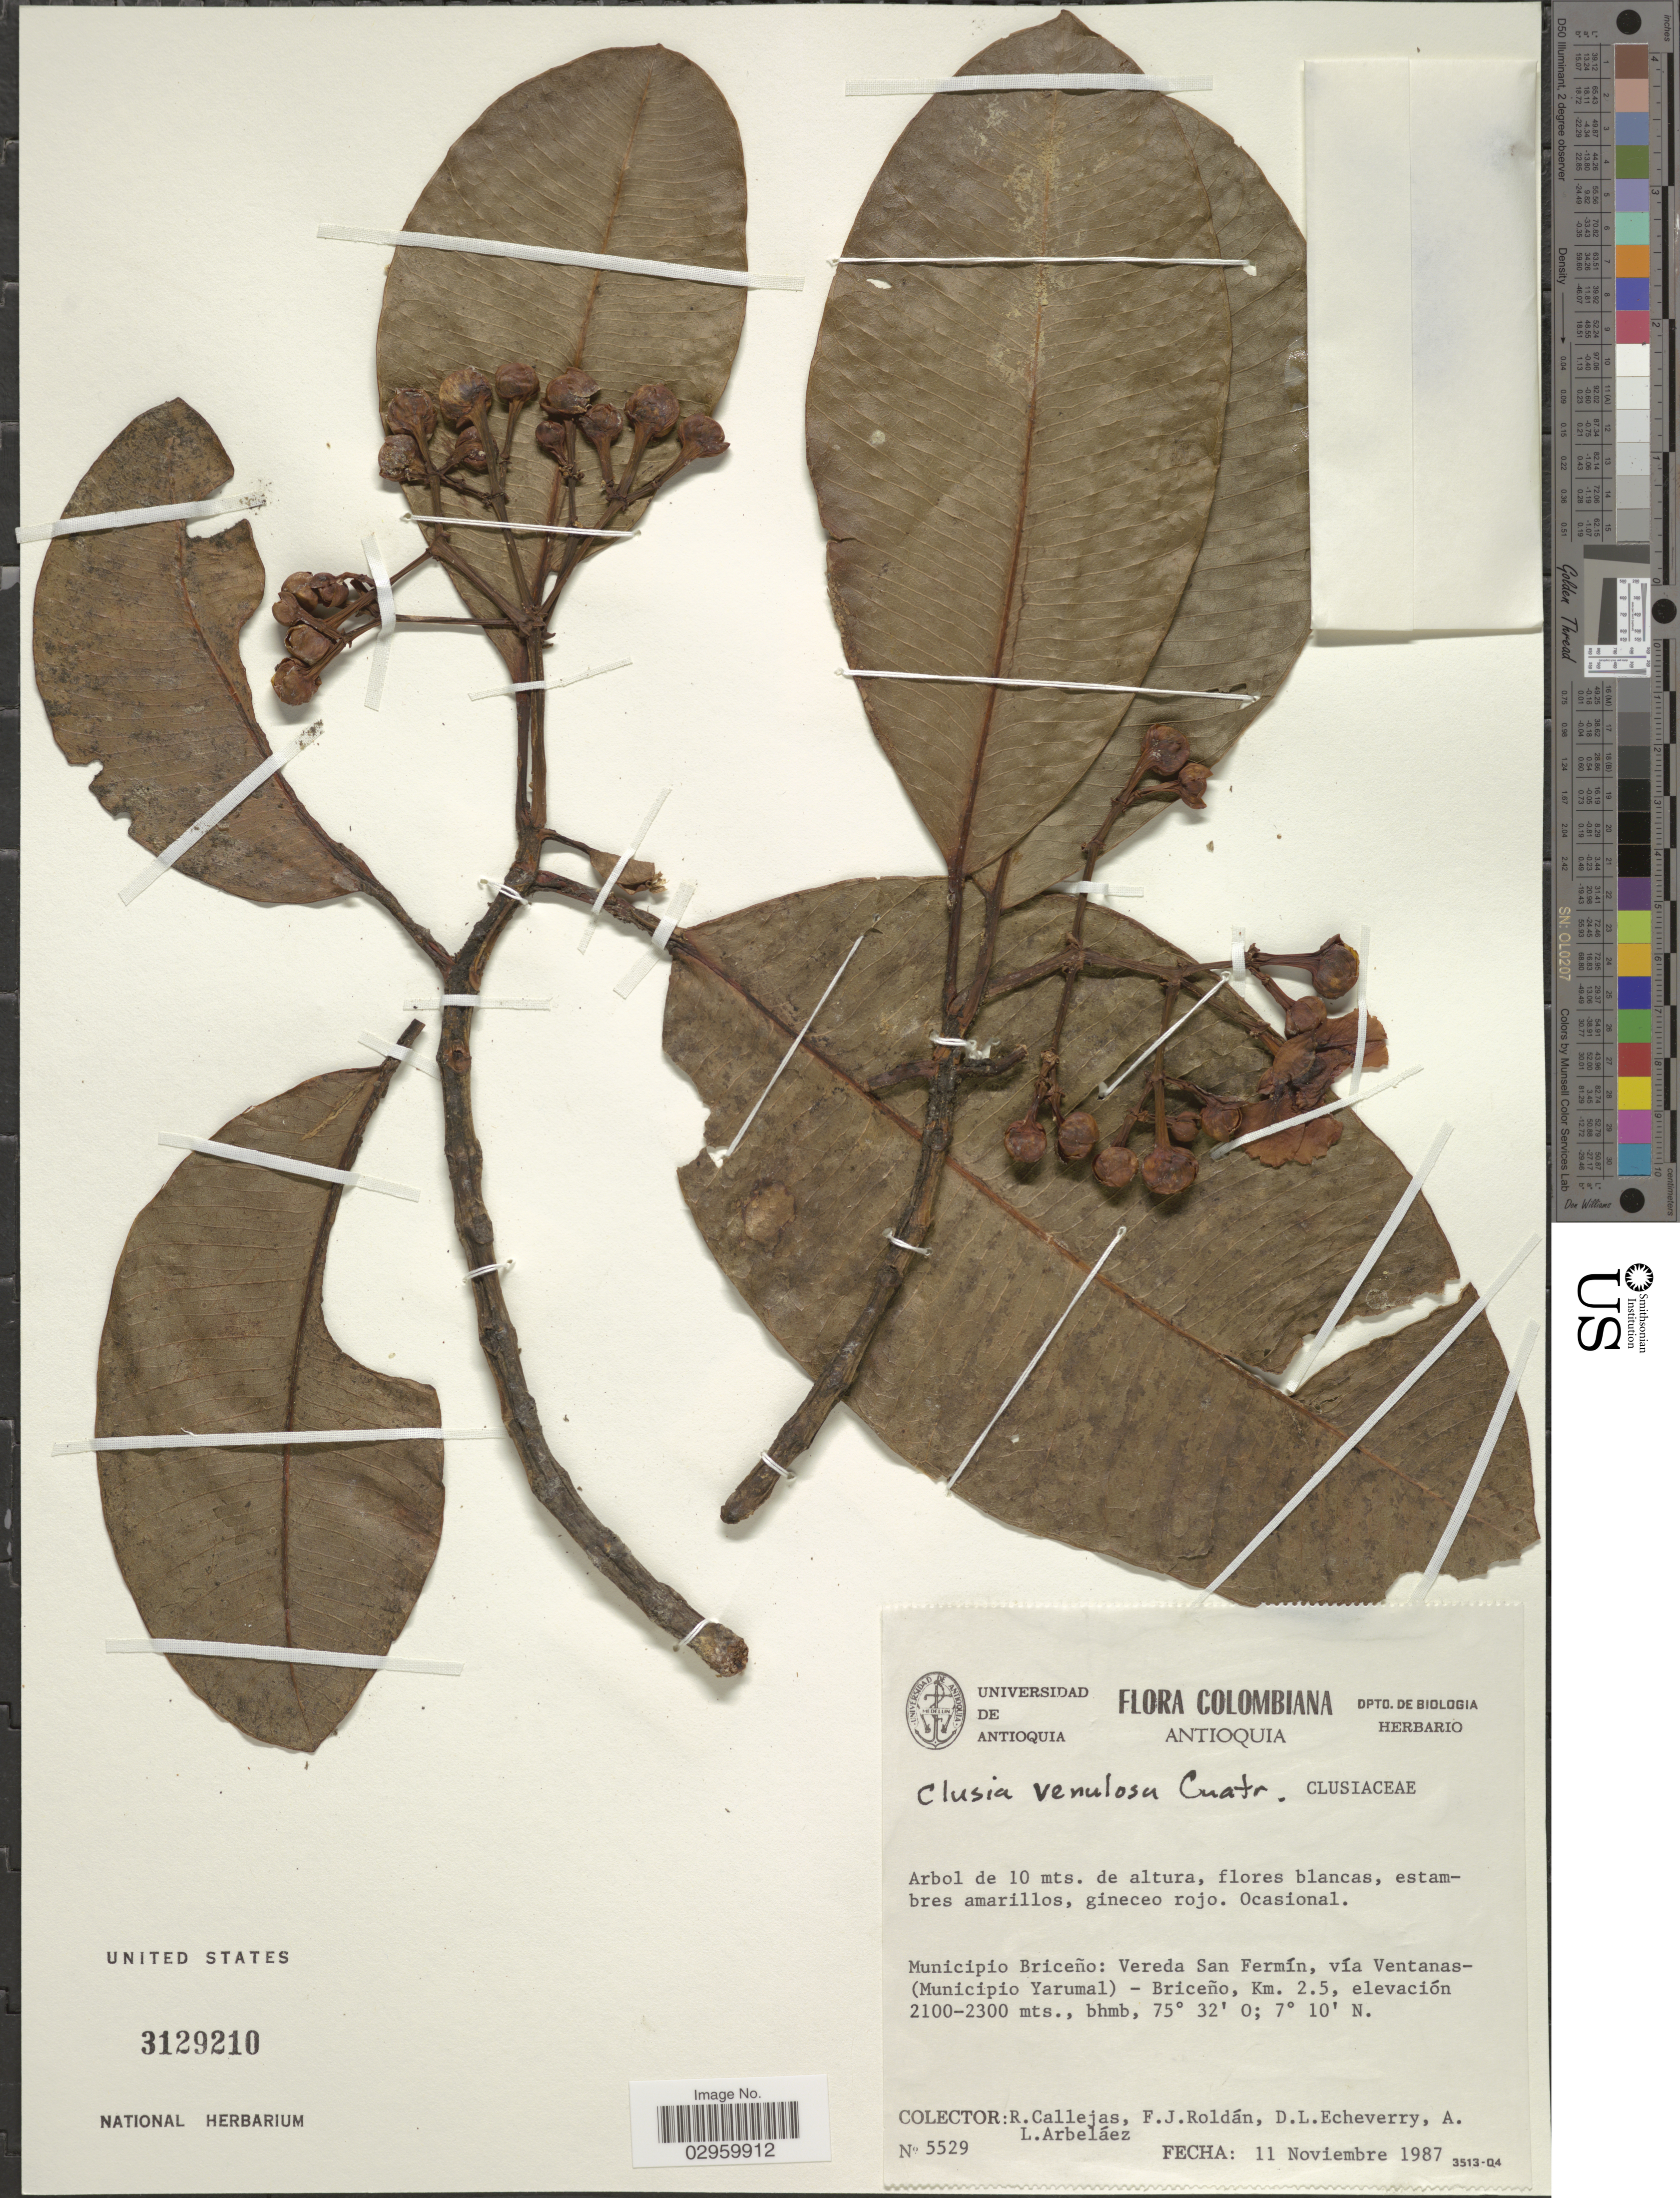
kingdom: Plantae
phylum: Tracheophyta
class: Magnoliopsida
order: Malpighiales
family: Clusiaceae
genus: Clusia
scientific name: Clusia venulosa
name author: Cuatrec.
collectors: R. Callejas, F. J. Roldán, D. Echeverry & A. Arbeláez Alvarez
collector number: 5529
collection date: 1987-11-11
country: Colombia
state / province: Antioquia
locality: Municipio Briceño: Vereda San Fermín, vía Ventanas-(Municipio Yarumal)-Briceño, Km. 2.5.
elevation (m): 2100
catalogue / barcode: US 3129210